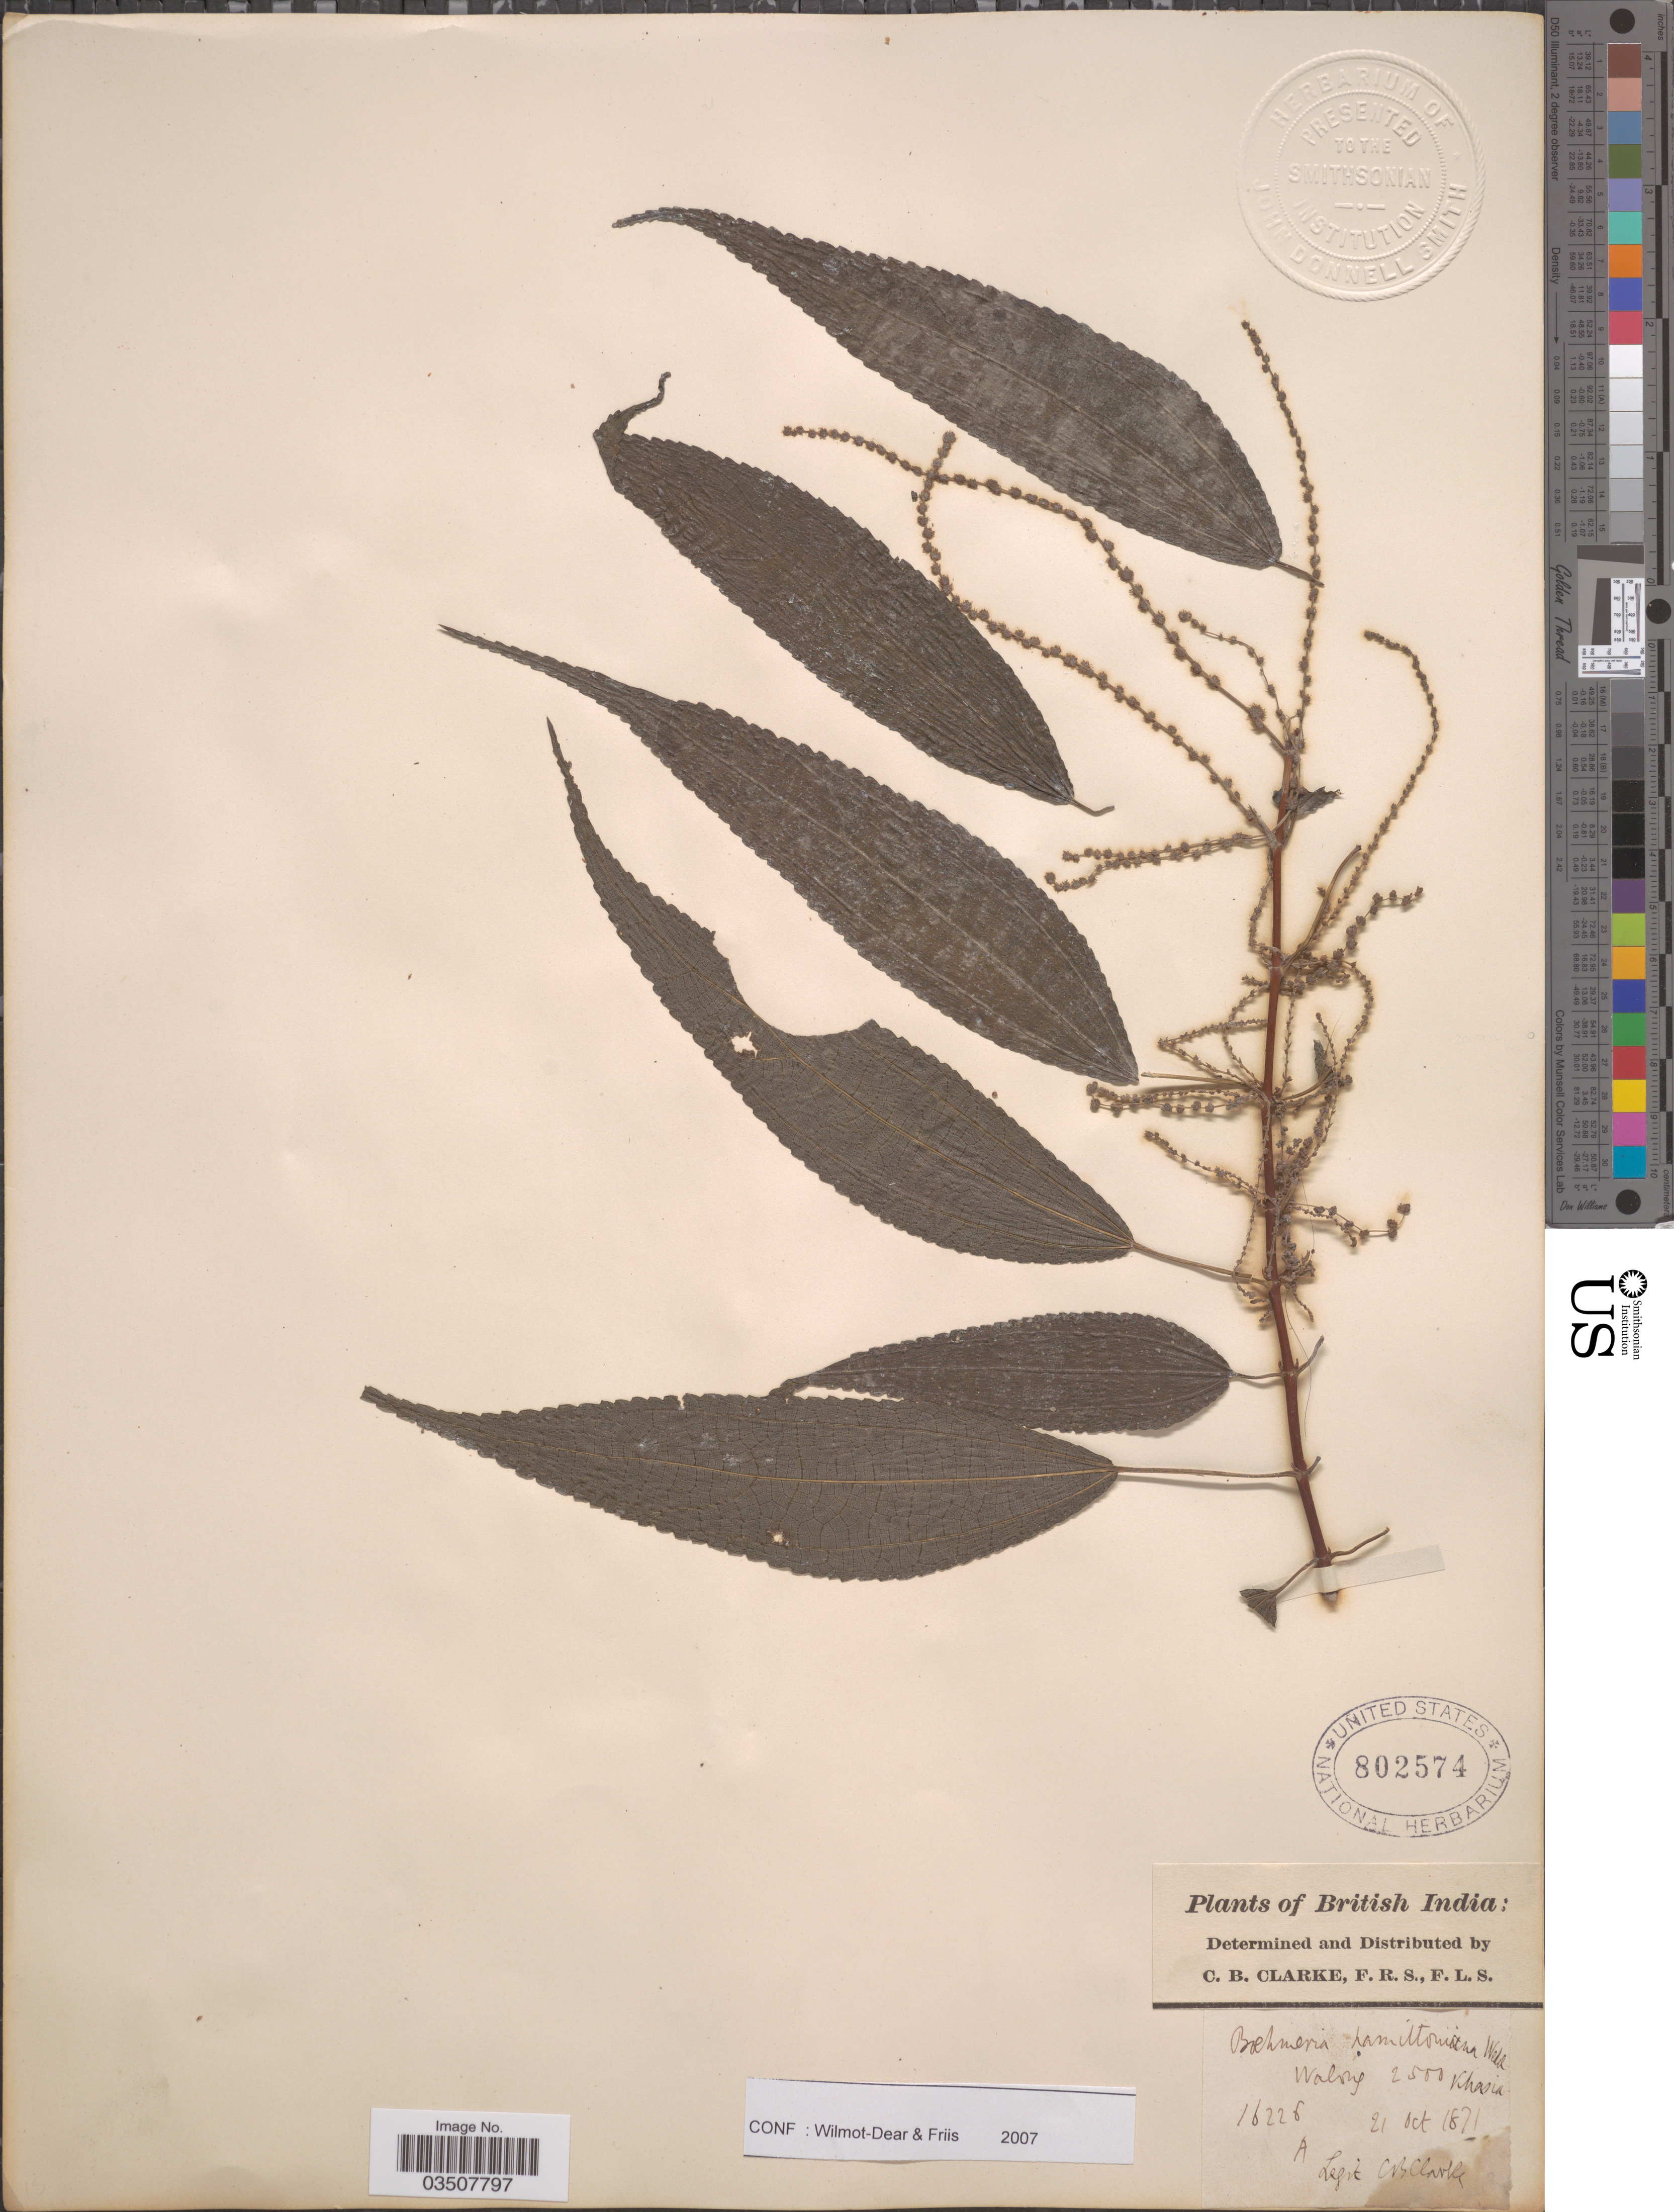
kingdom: Plantae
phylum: Tracheophyta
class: Magnoliopsida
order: Rosales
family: Urticaceae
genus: Boehmeria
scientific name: Boehmeria hamiltoniana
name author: Wedd.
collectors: C. B. Clarke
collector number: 16226A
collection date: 1871-10-21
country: India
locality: British India. Walong. Khasia.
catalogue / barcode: US 802574